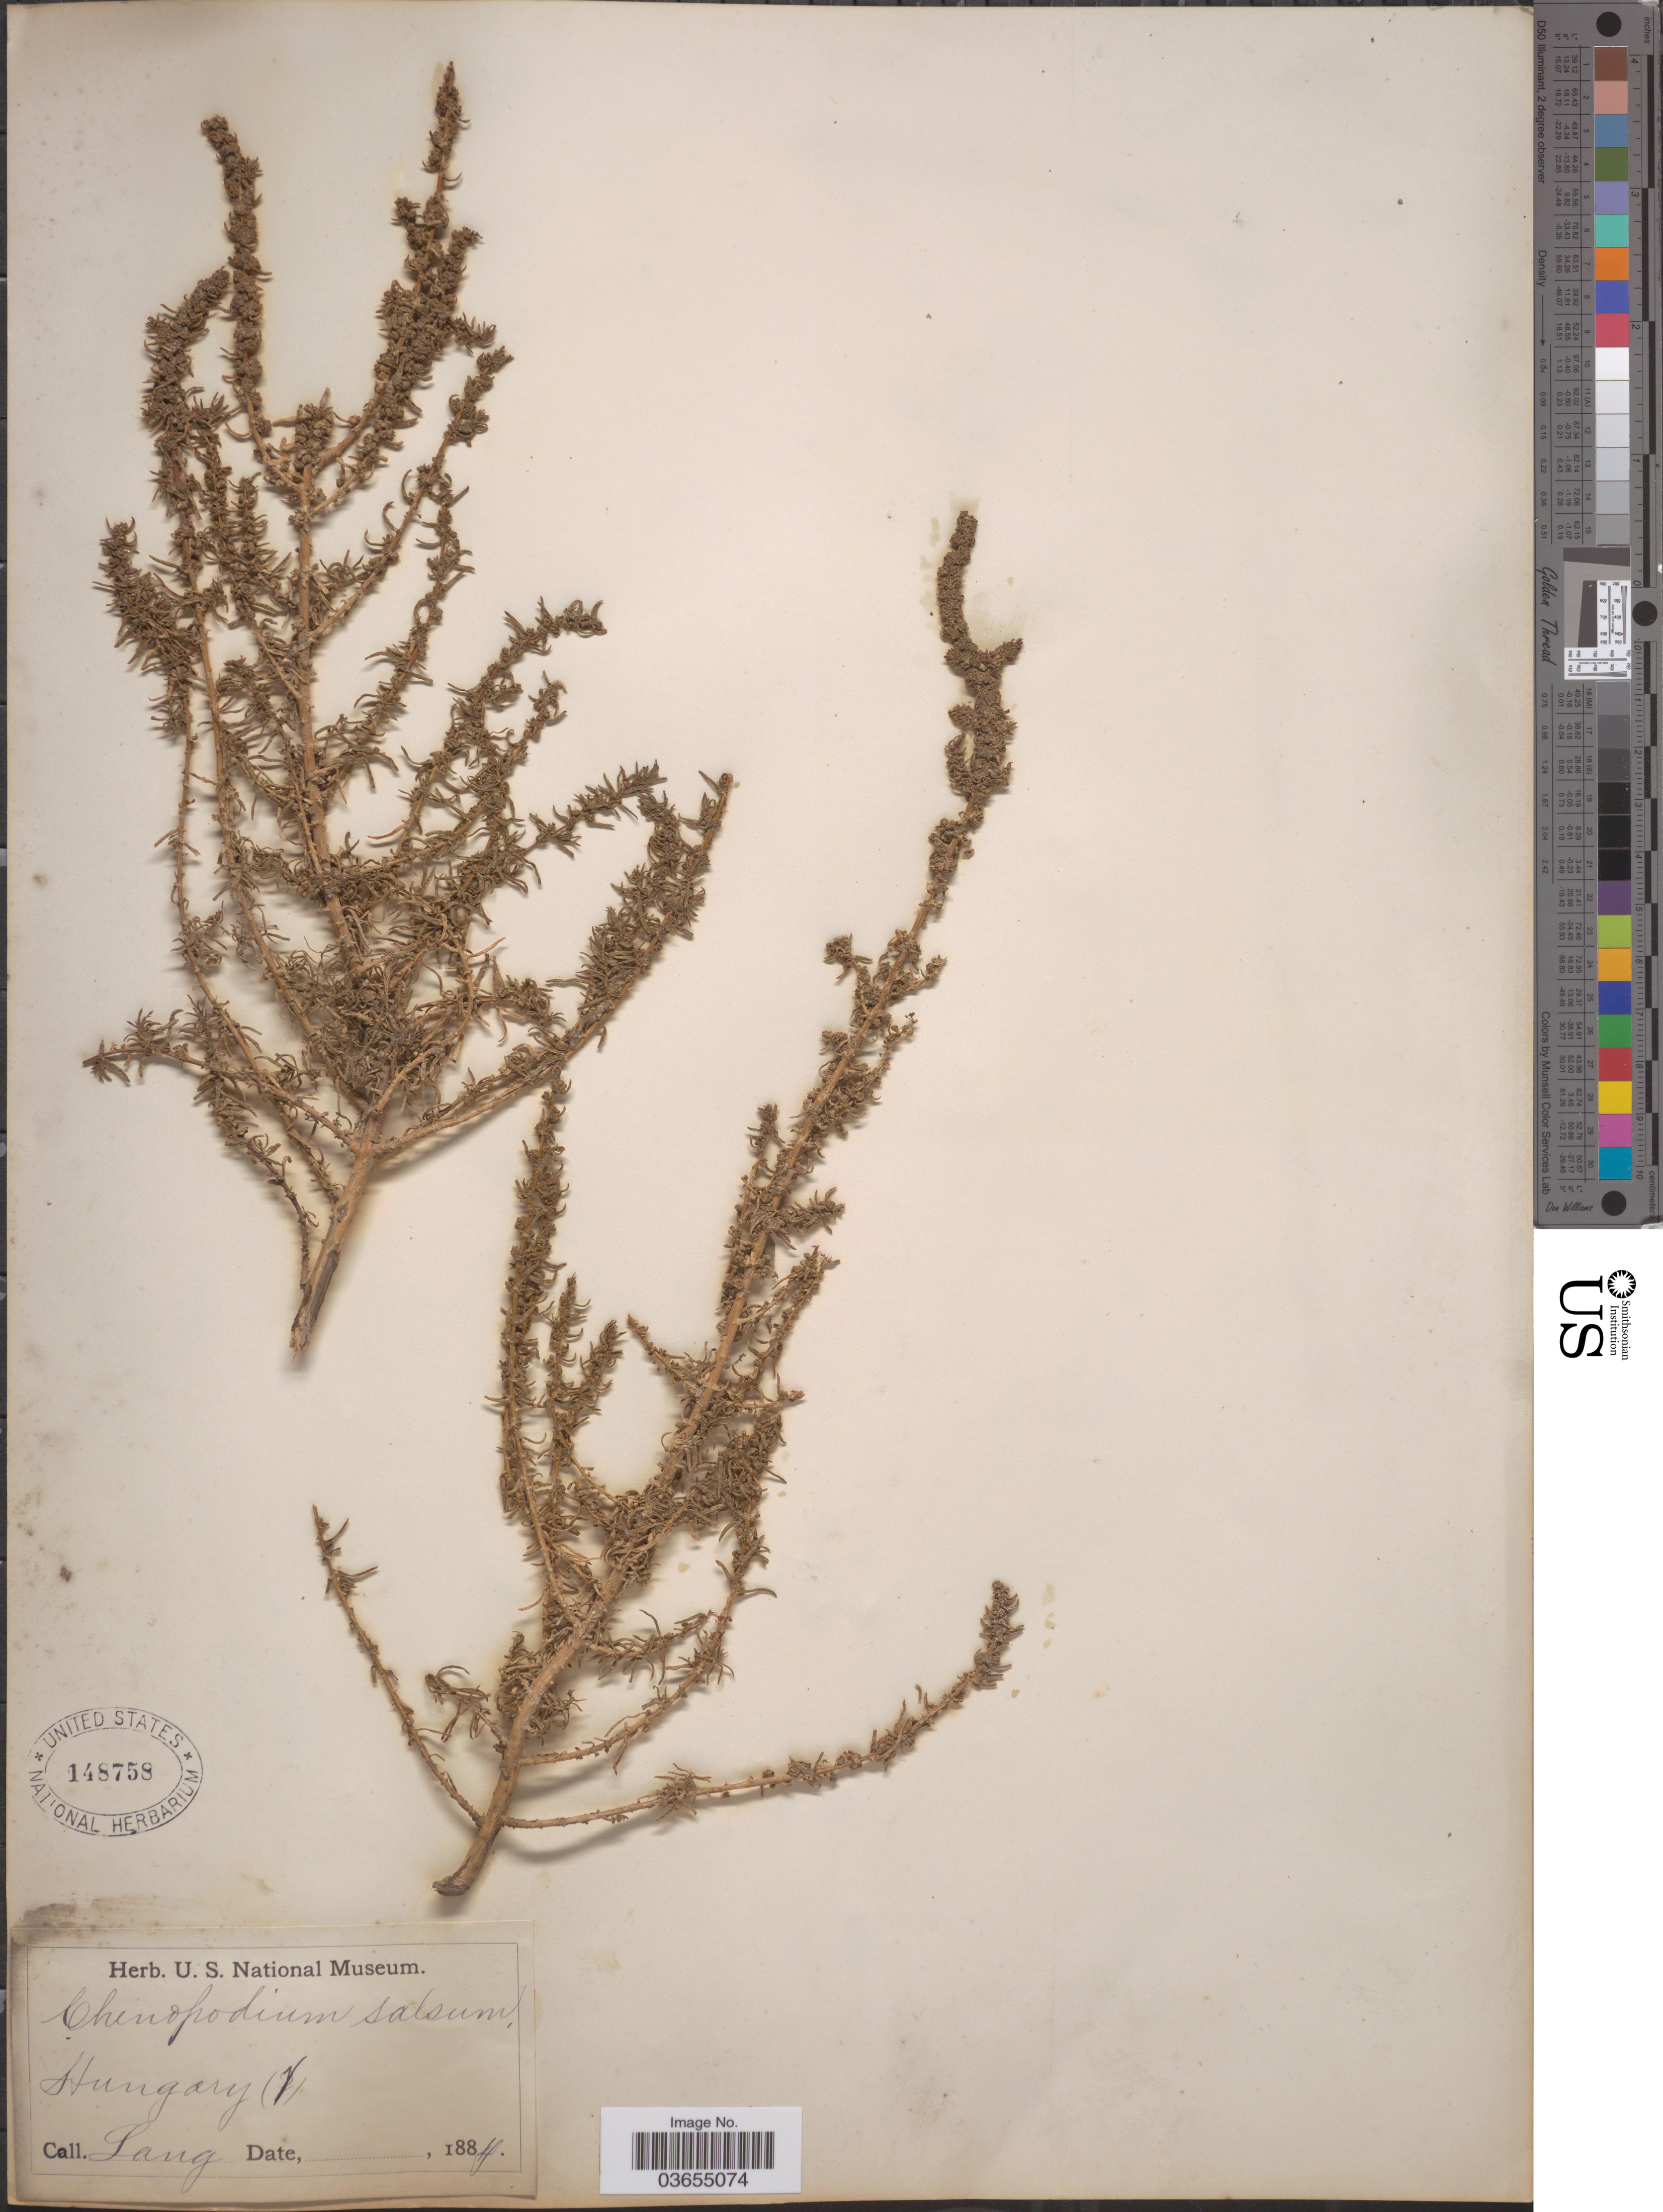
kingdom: Plantae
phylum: Tracheophyta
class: Magnoliopsida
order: Caryophyllales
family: Amaranthaceae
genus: Chenopodium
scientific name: Chenopodium salsum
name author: L.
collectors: -- Lang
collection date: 1884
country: Hungary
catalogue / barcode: US 148758